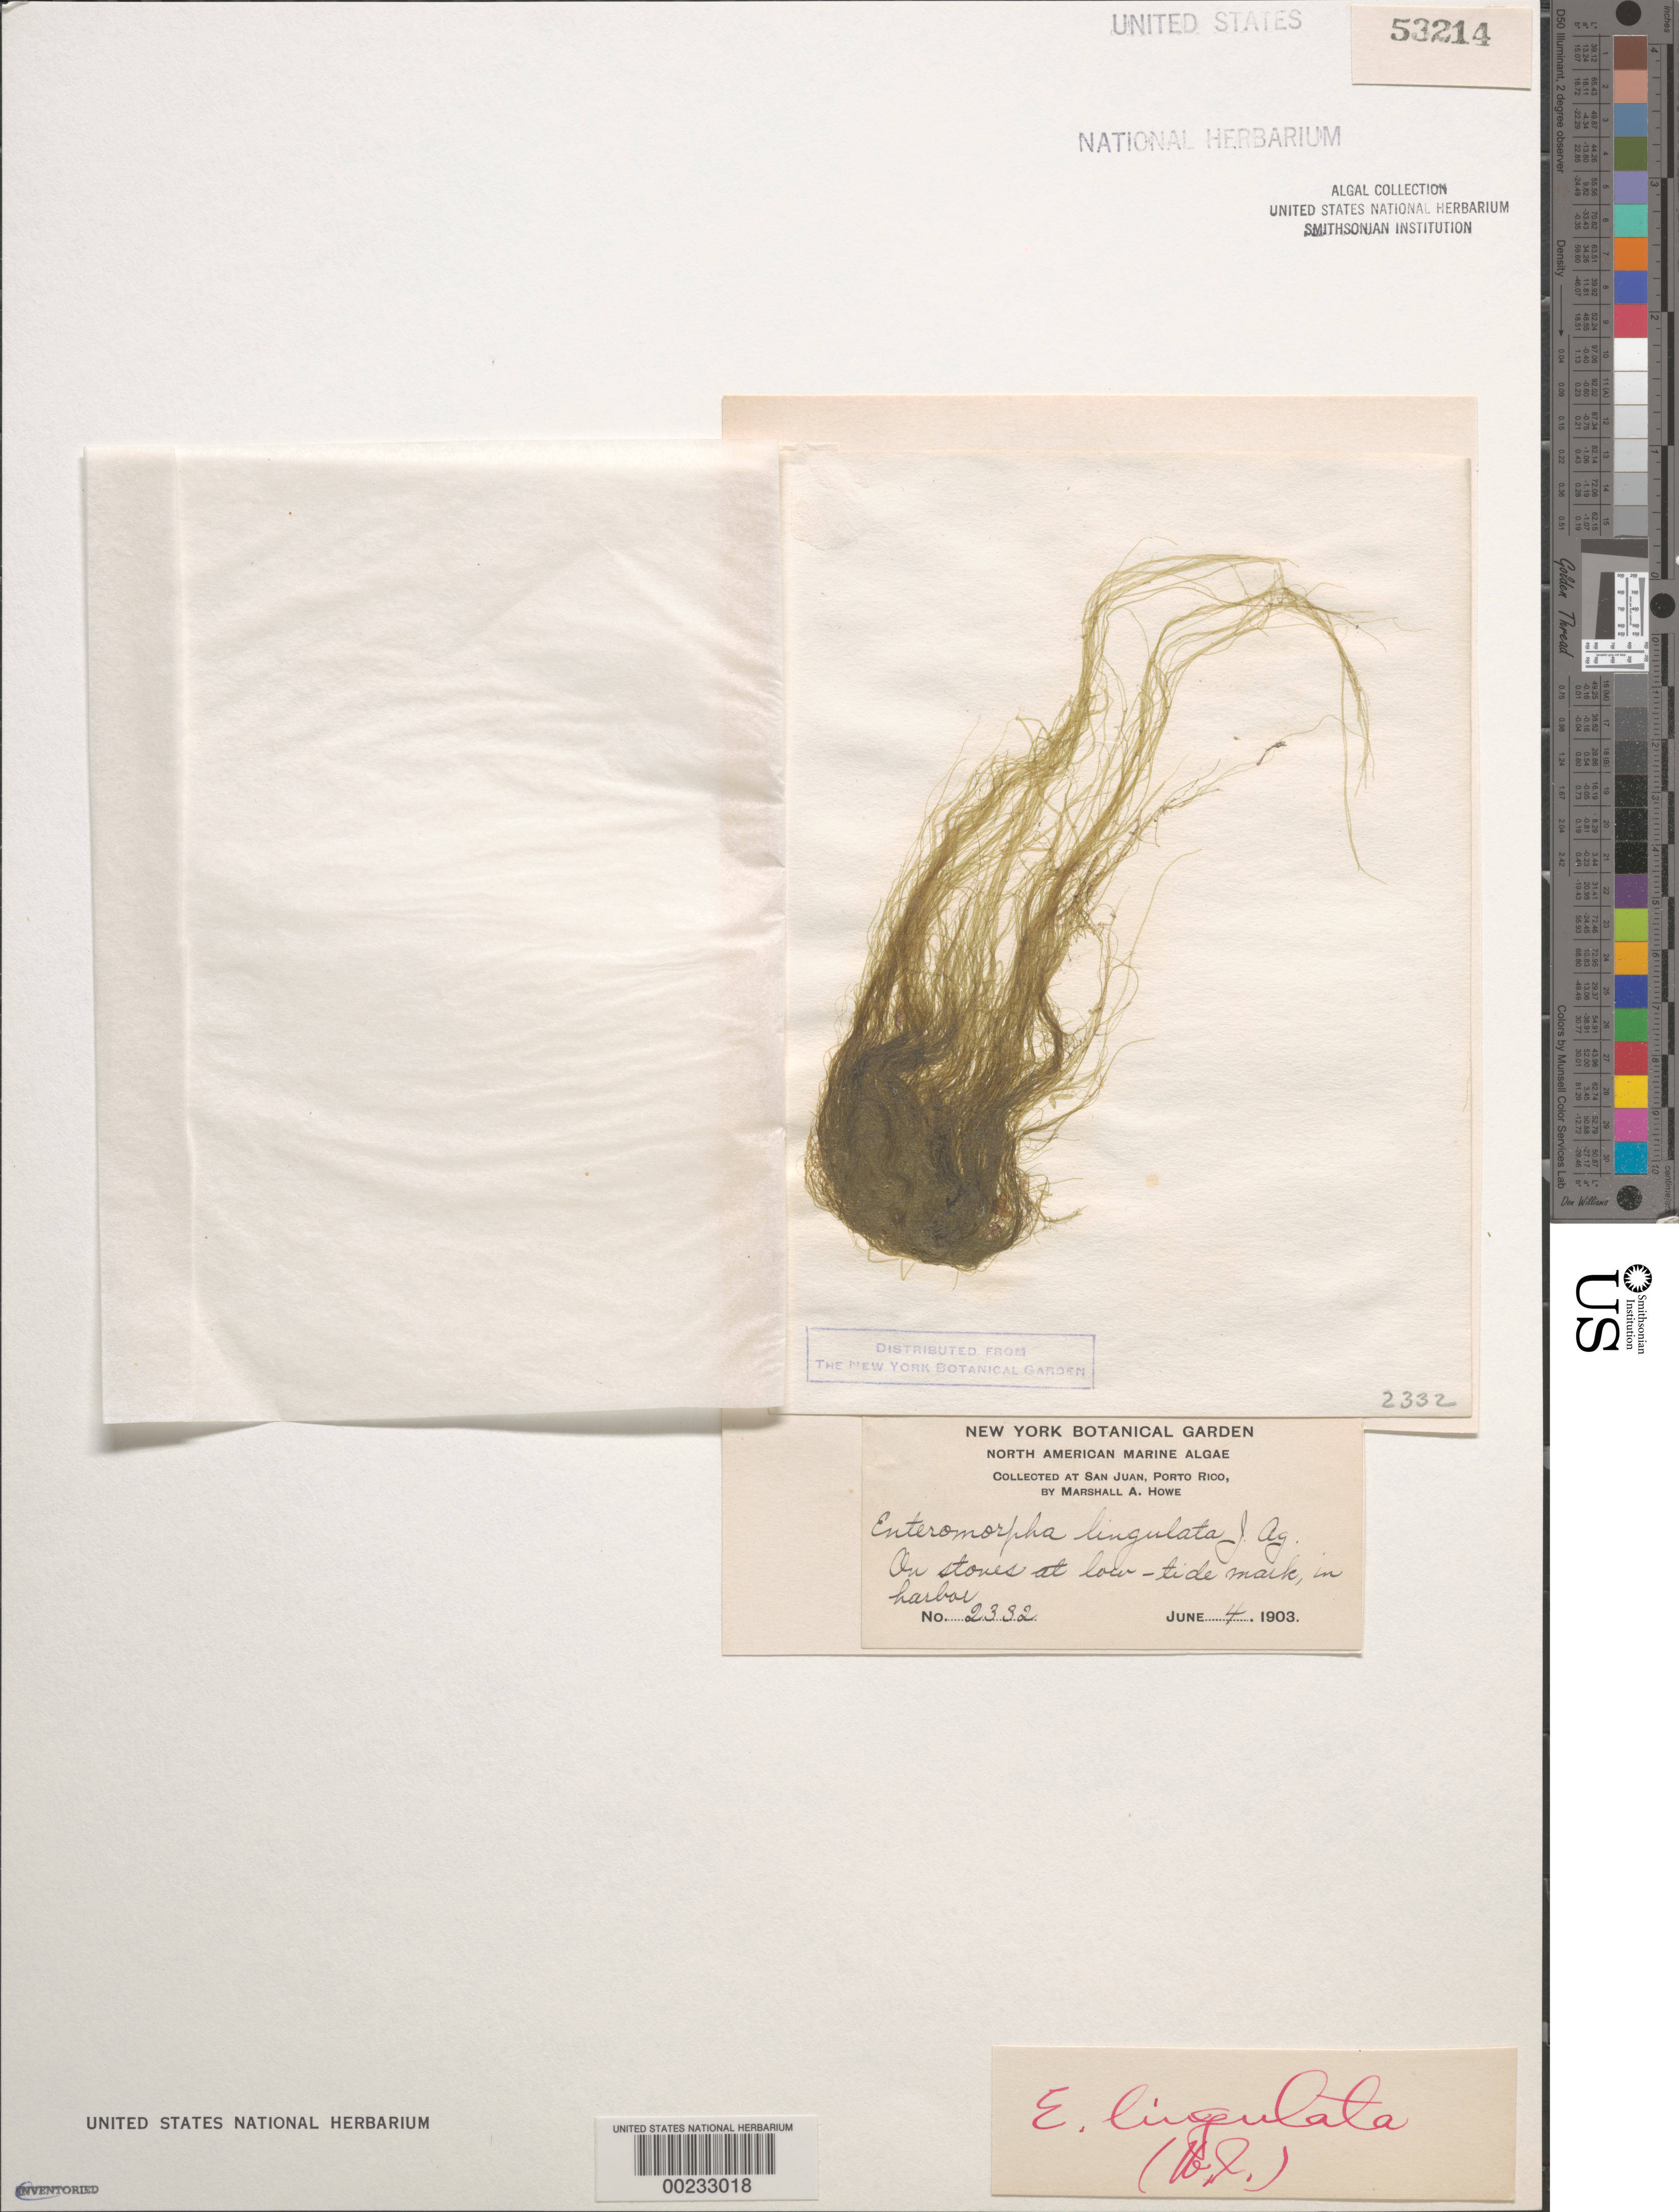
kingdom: Plantae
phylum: Chlorophyta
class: Ulvophyceae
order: Ulvales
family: Ulvaceae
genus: Ulva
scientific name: Ulva flexuosa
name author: Wulfen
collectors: M. A. Howe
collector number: MAH 2332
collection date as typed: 04 Jun 1903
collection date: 1903-06-04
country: Puerto Rico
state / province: San Juan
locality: San Juan Harbor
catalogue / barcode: US 53214